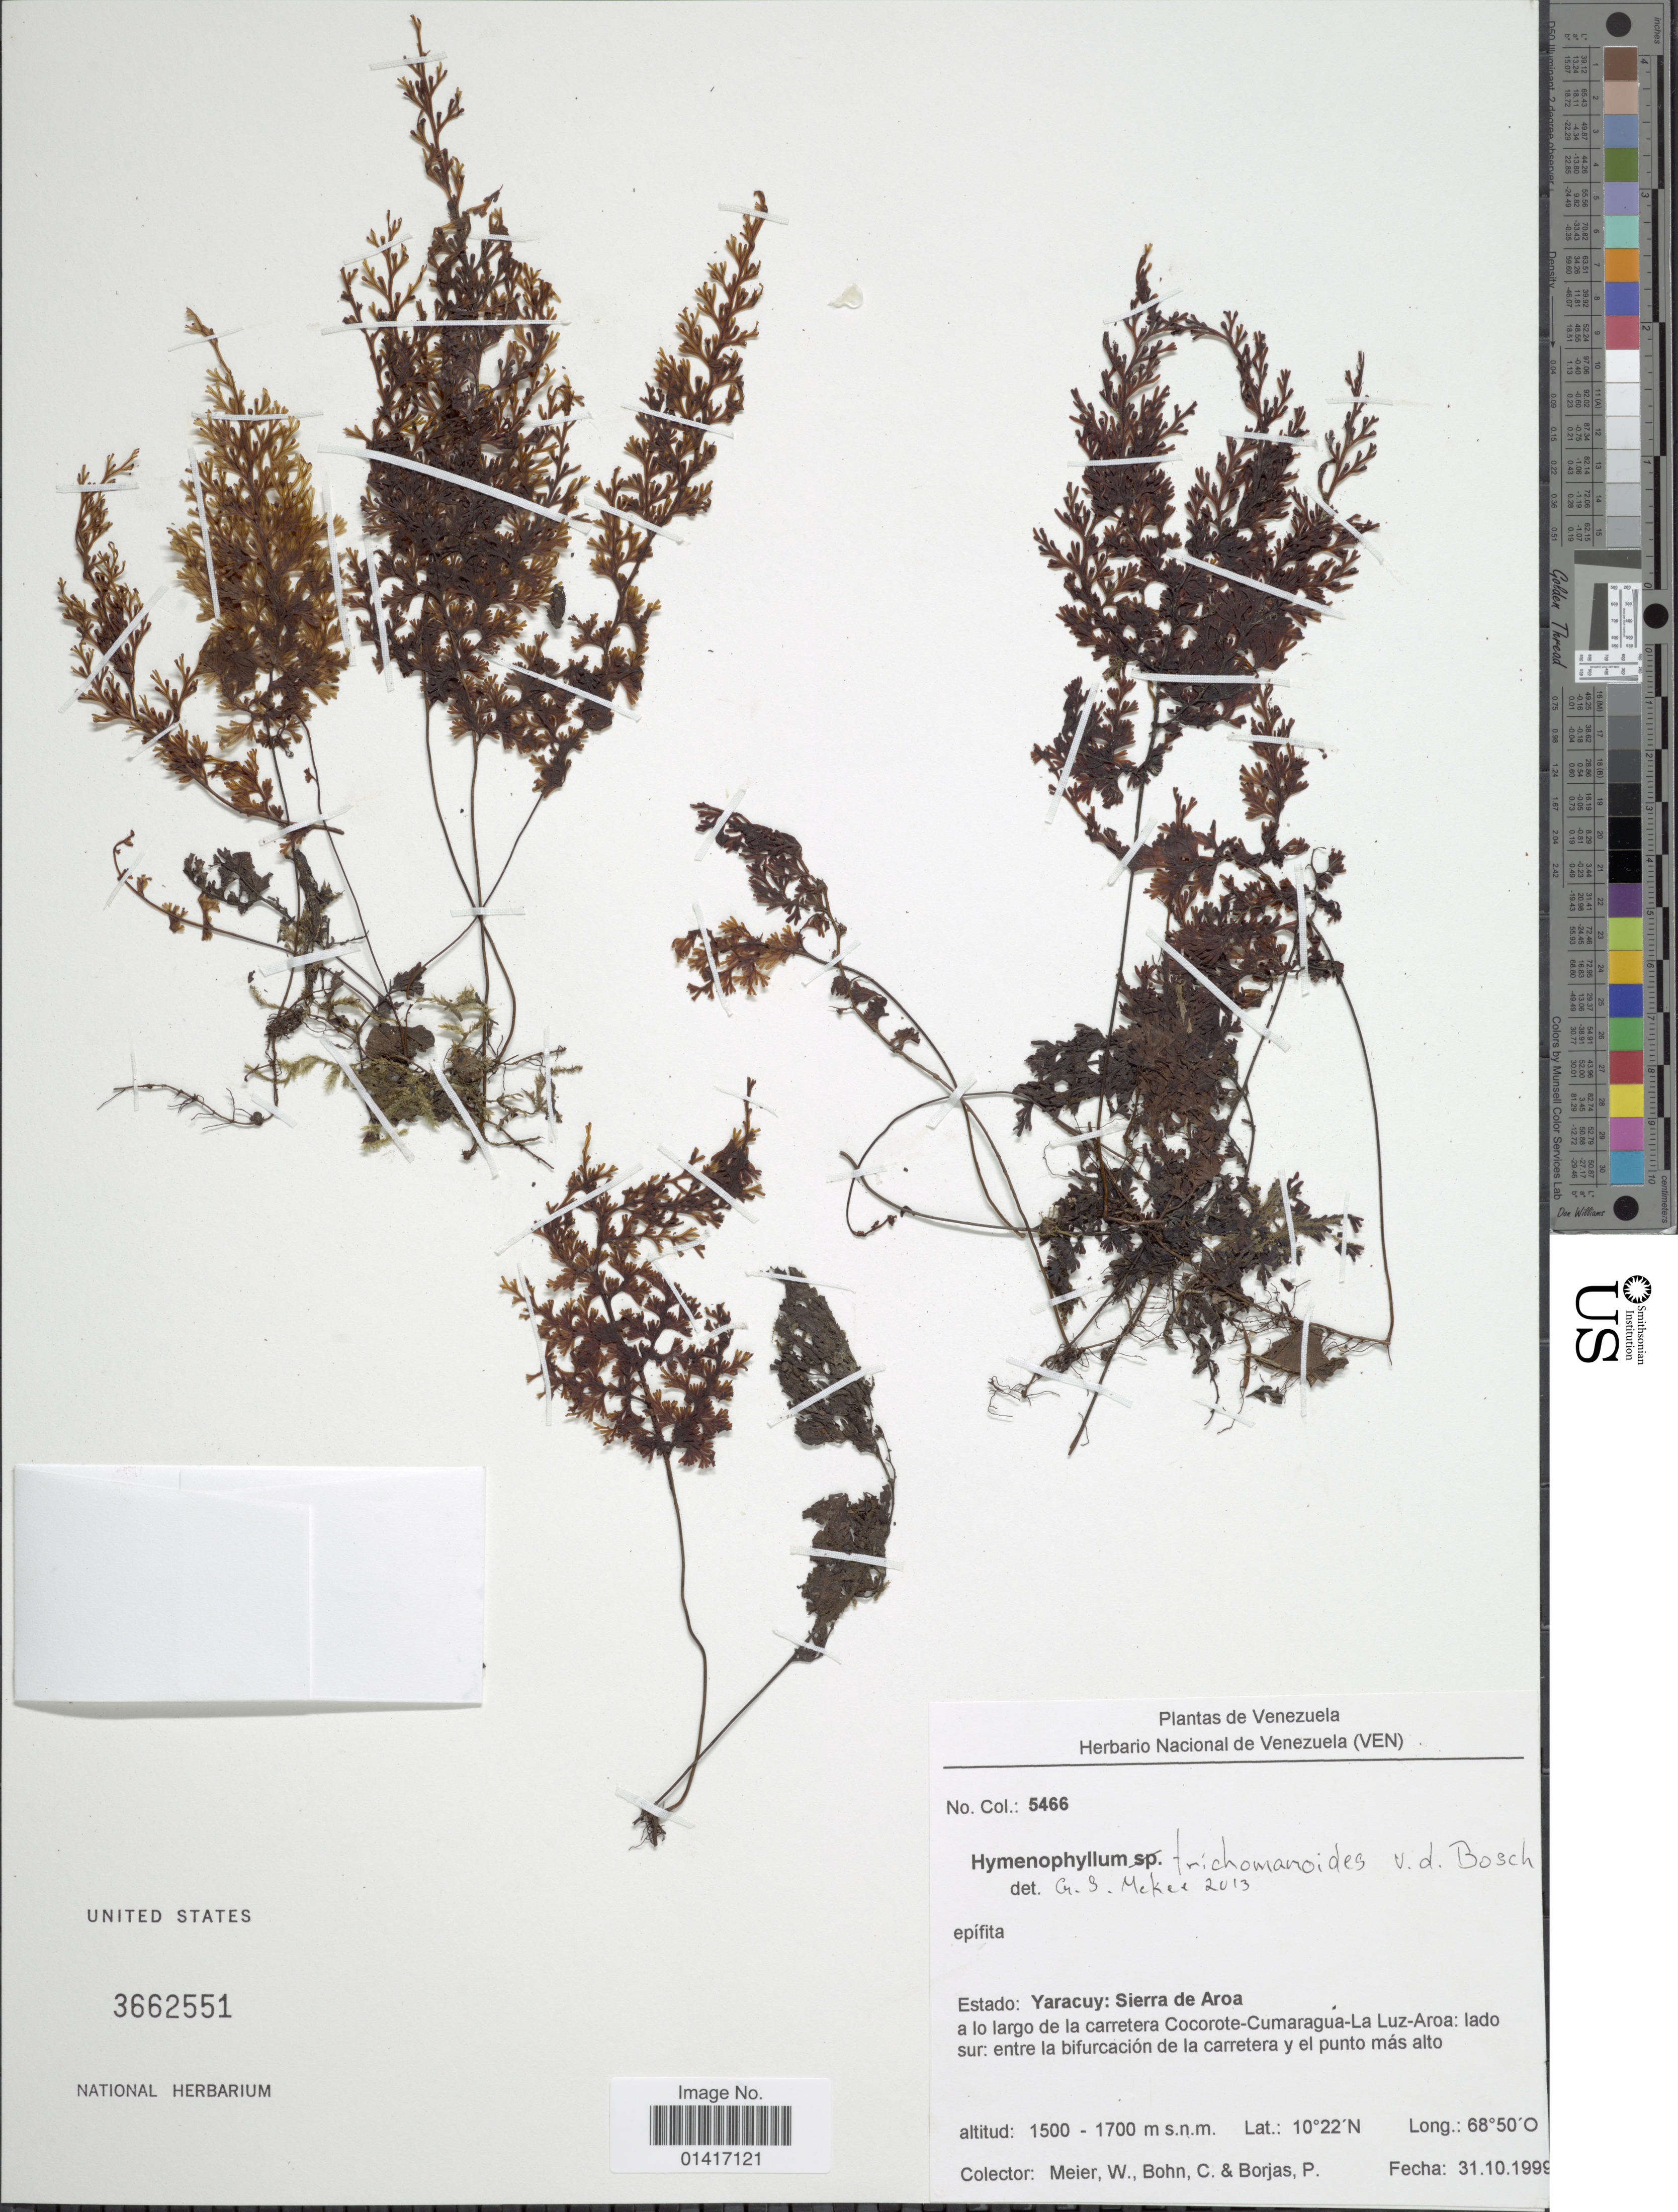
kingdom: Plantae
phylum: Tracheophyta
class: Polypodiopsida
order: Hymenophyllales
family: Hymenophyllaceae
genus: Hymenophyllum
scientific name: Hymenophyllum trichomanoides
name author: Bosch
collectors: W. Meier, C. Bohn & P. Borjas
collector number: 5466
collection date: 1999-10-31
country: Venezuela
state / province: Yaracuy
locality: Sierra de Aroa a lo largo de la carretera Cocorote-Cumaragua-La Luz-Aroa: Iado sur: entre la bifurcación de la carretera y el punto más alto.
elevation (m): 1500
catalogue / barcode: US 3662551